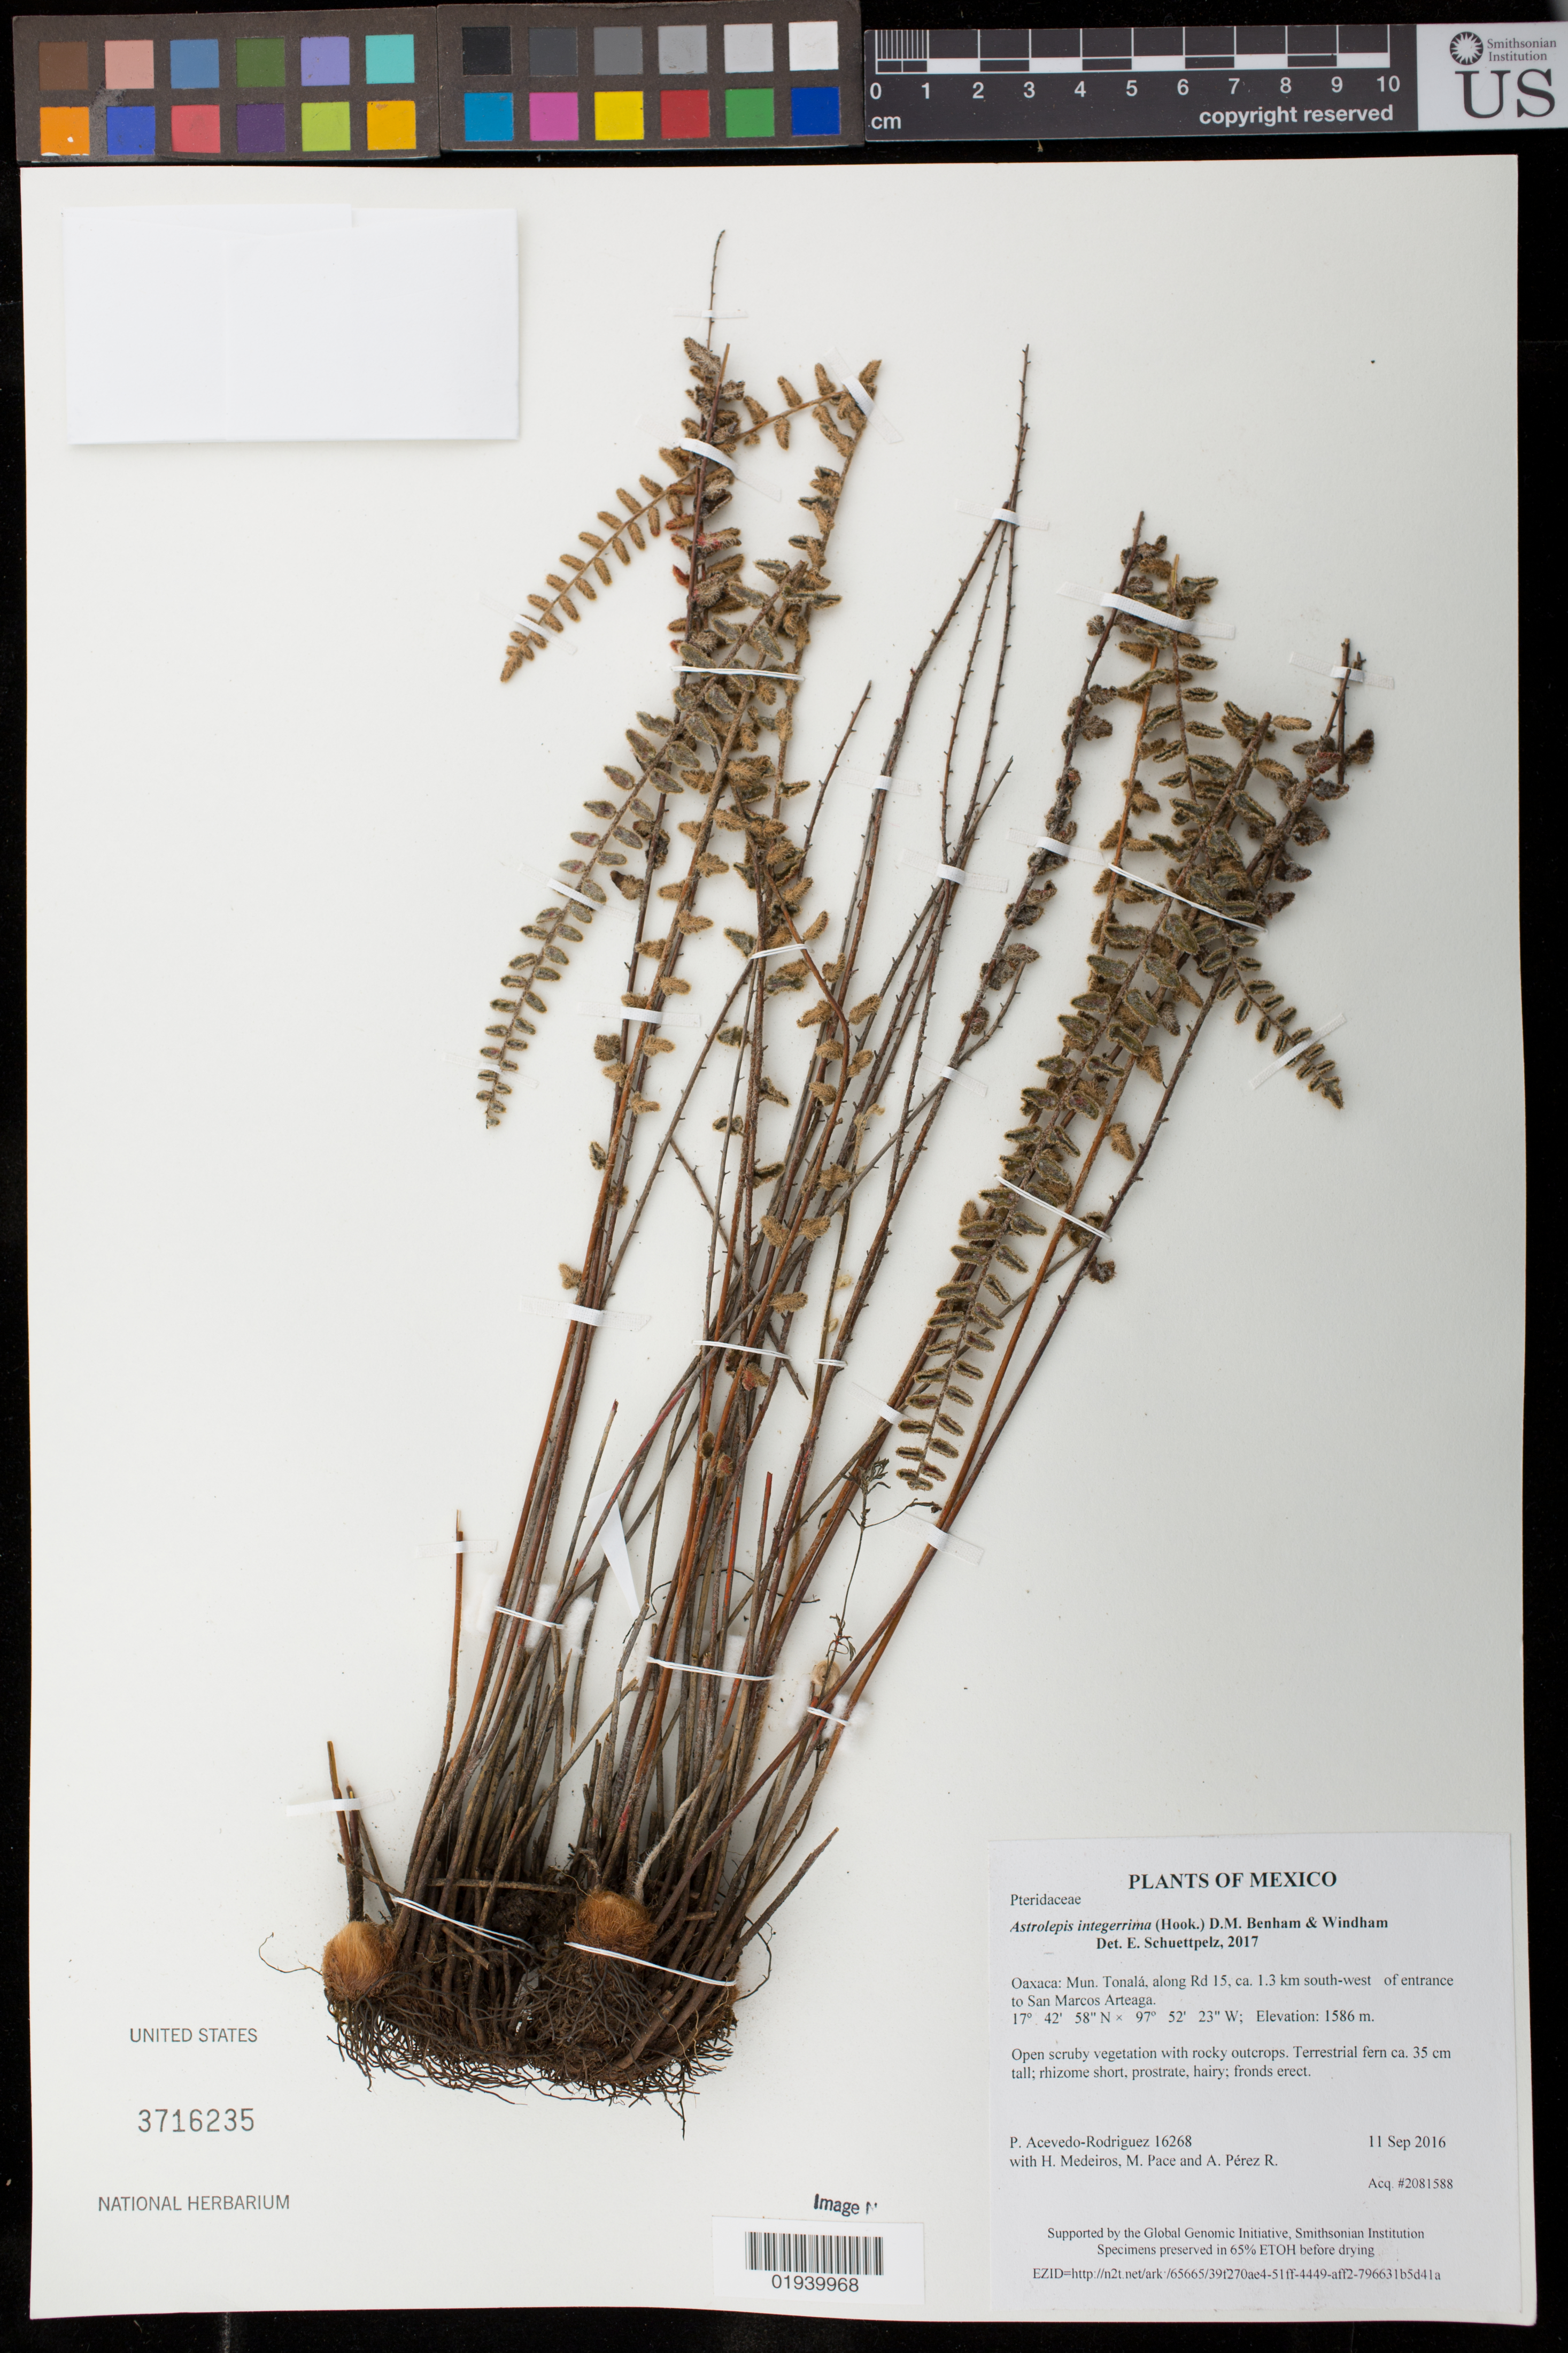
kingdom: Plantae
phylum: Tracheophyta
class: Polypodiopsida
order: Polypodiales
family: Pteridaceae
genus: Astrolepis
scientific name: Astrolepis integerrima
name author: (Hook.) D.M. Benham & Windham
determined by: Schuettpelz, E., (US), Smithsonian Institution - National Museum of Natural History (UNITED STATES)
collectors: P. Acevedo-Rodr., H. Medeiros, M. R. Pace & A. Pérez R.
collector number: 16268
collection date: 2016-09-11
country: Mexico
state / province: Oaxaca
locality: Mun. Tonalá, along Rd 15, ca. 1.3 km south-west of entrance to San Marcos Arteaga.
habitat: Open scruby vegetation with rocky outcrops.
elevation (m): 1586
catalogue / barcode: US 3716235